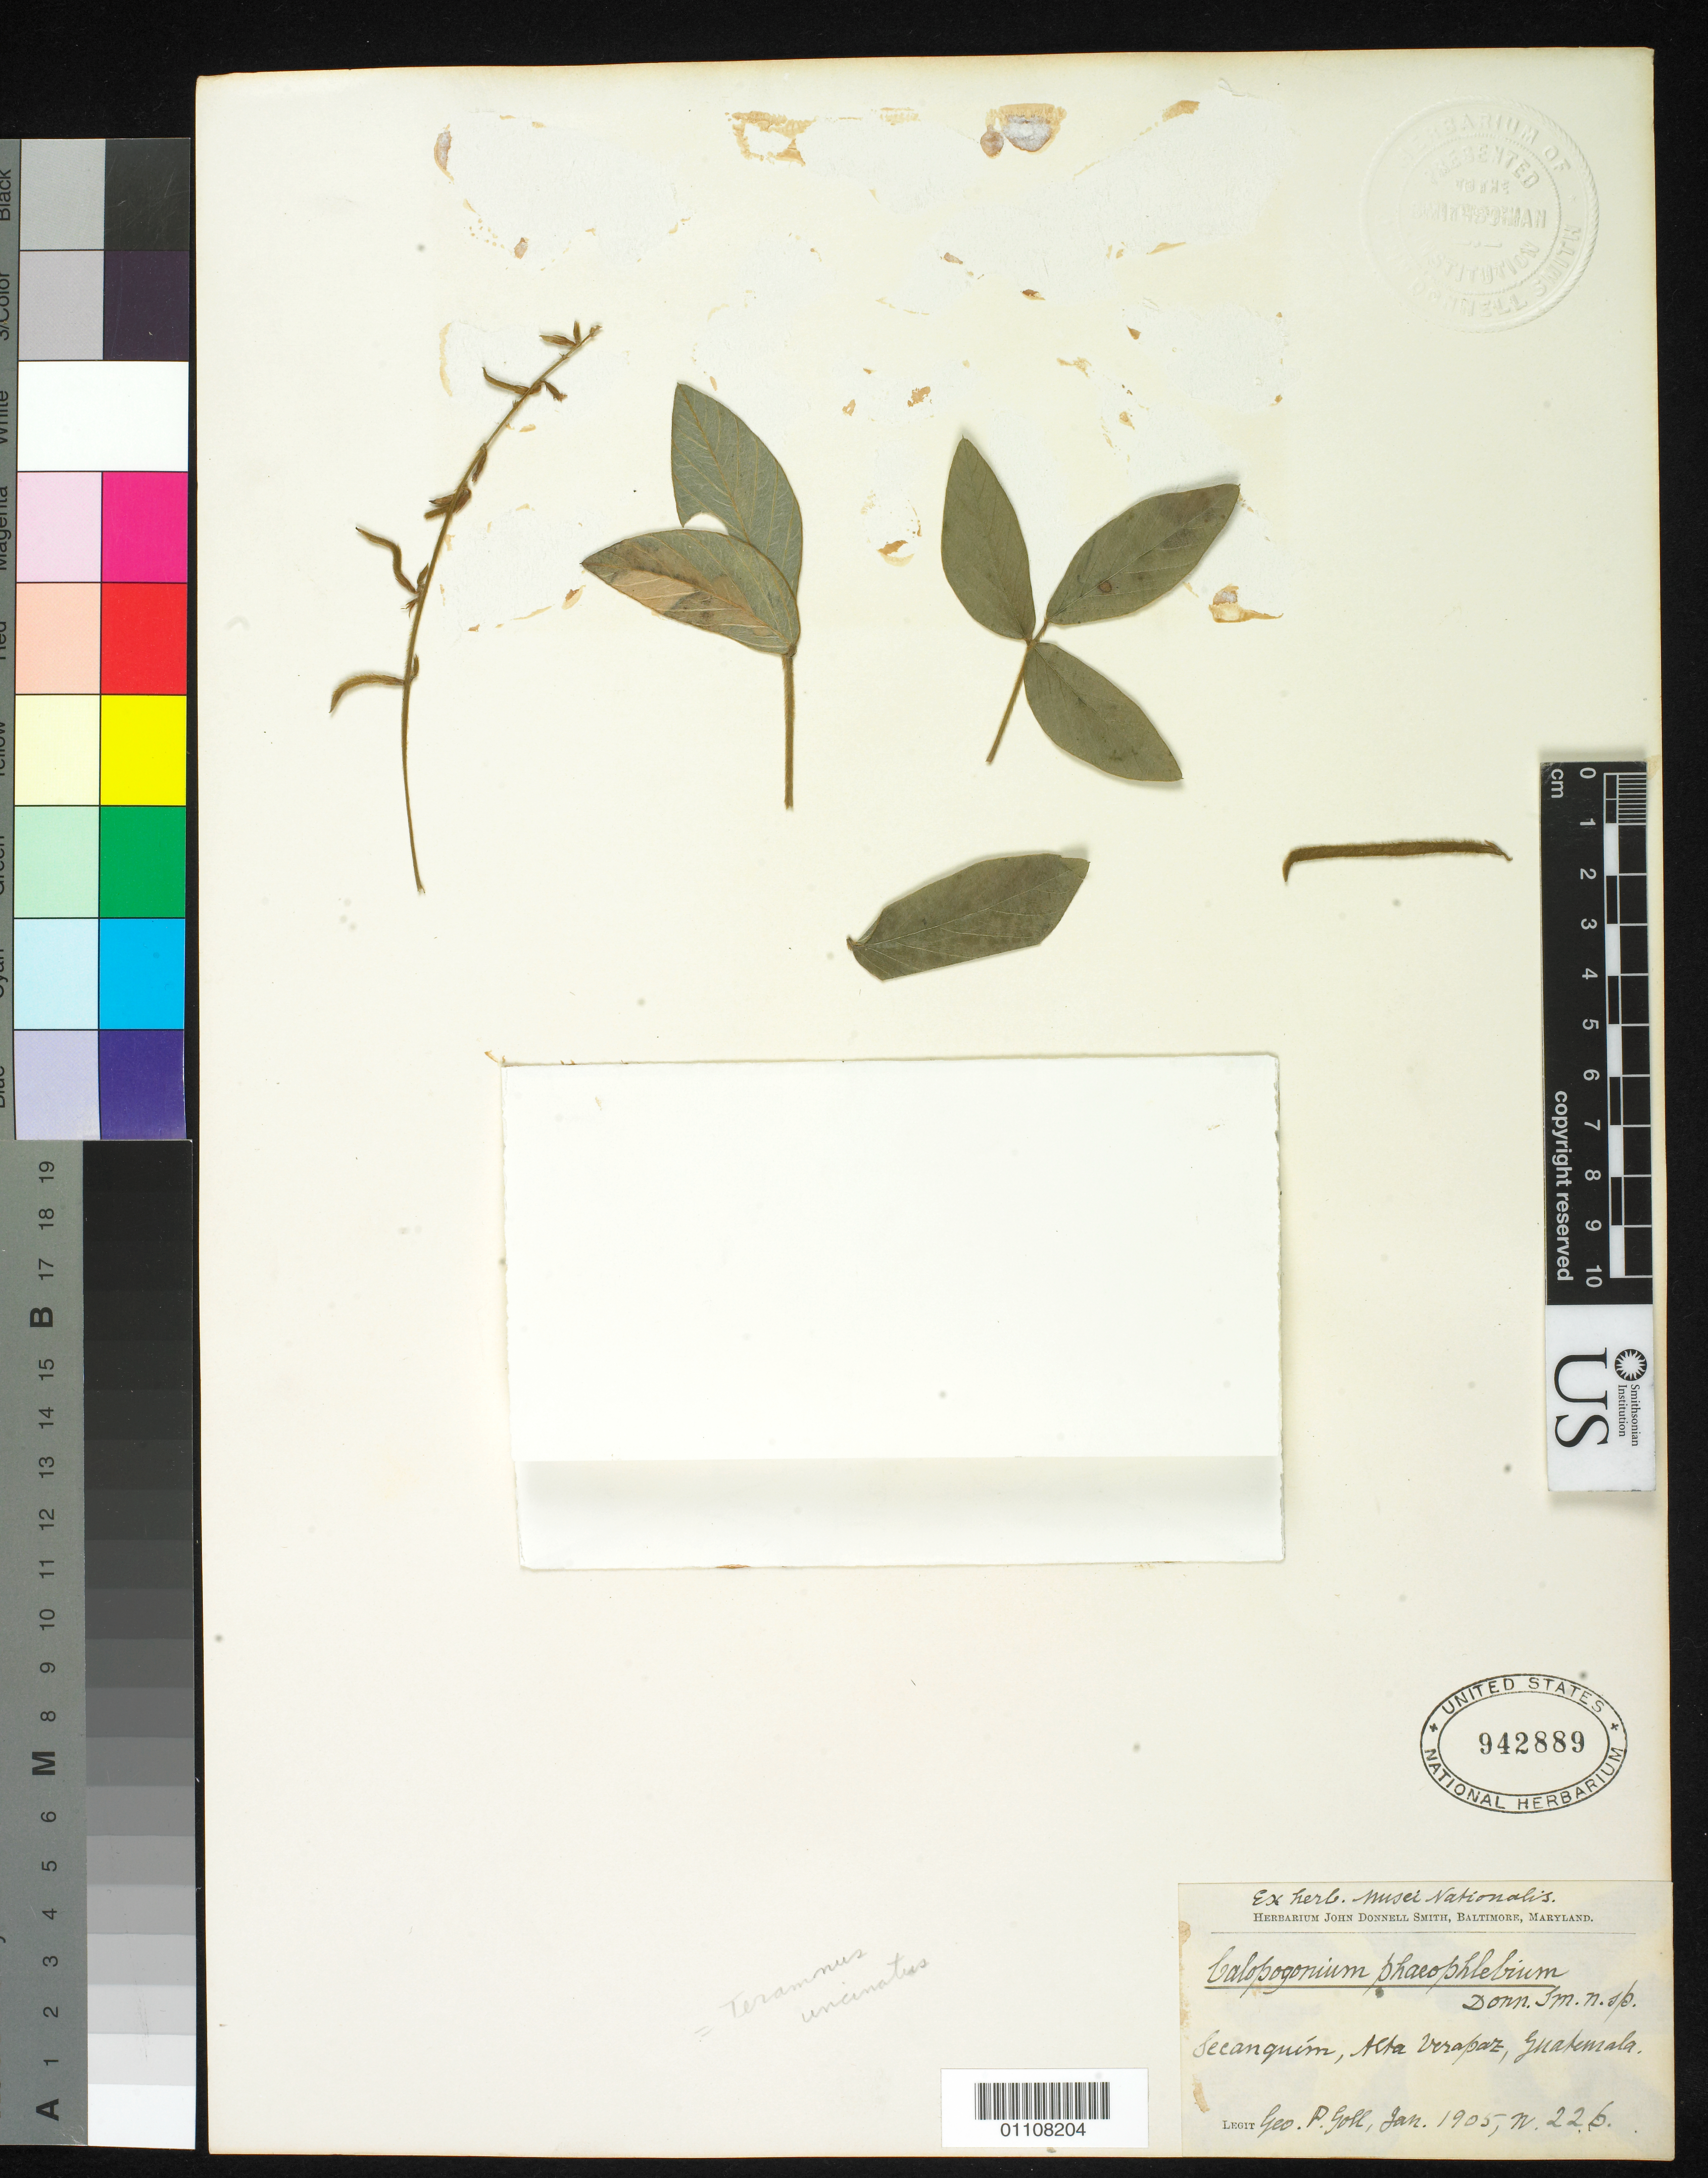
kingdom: Plantae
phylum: Tracheophyta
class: Magnoliopsida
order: Fabales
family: Fabaceae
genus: Calopogonium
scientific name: Calopogonium phaeophlebium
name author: Donn. Sm.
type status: Syntype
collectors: G. Goll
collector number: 226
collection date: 1905-01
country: Guatemala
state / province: Alta Verapaz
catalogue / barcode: US 942889